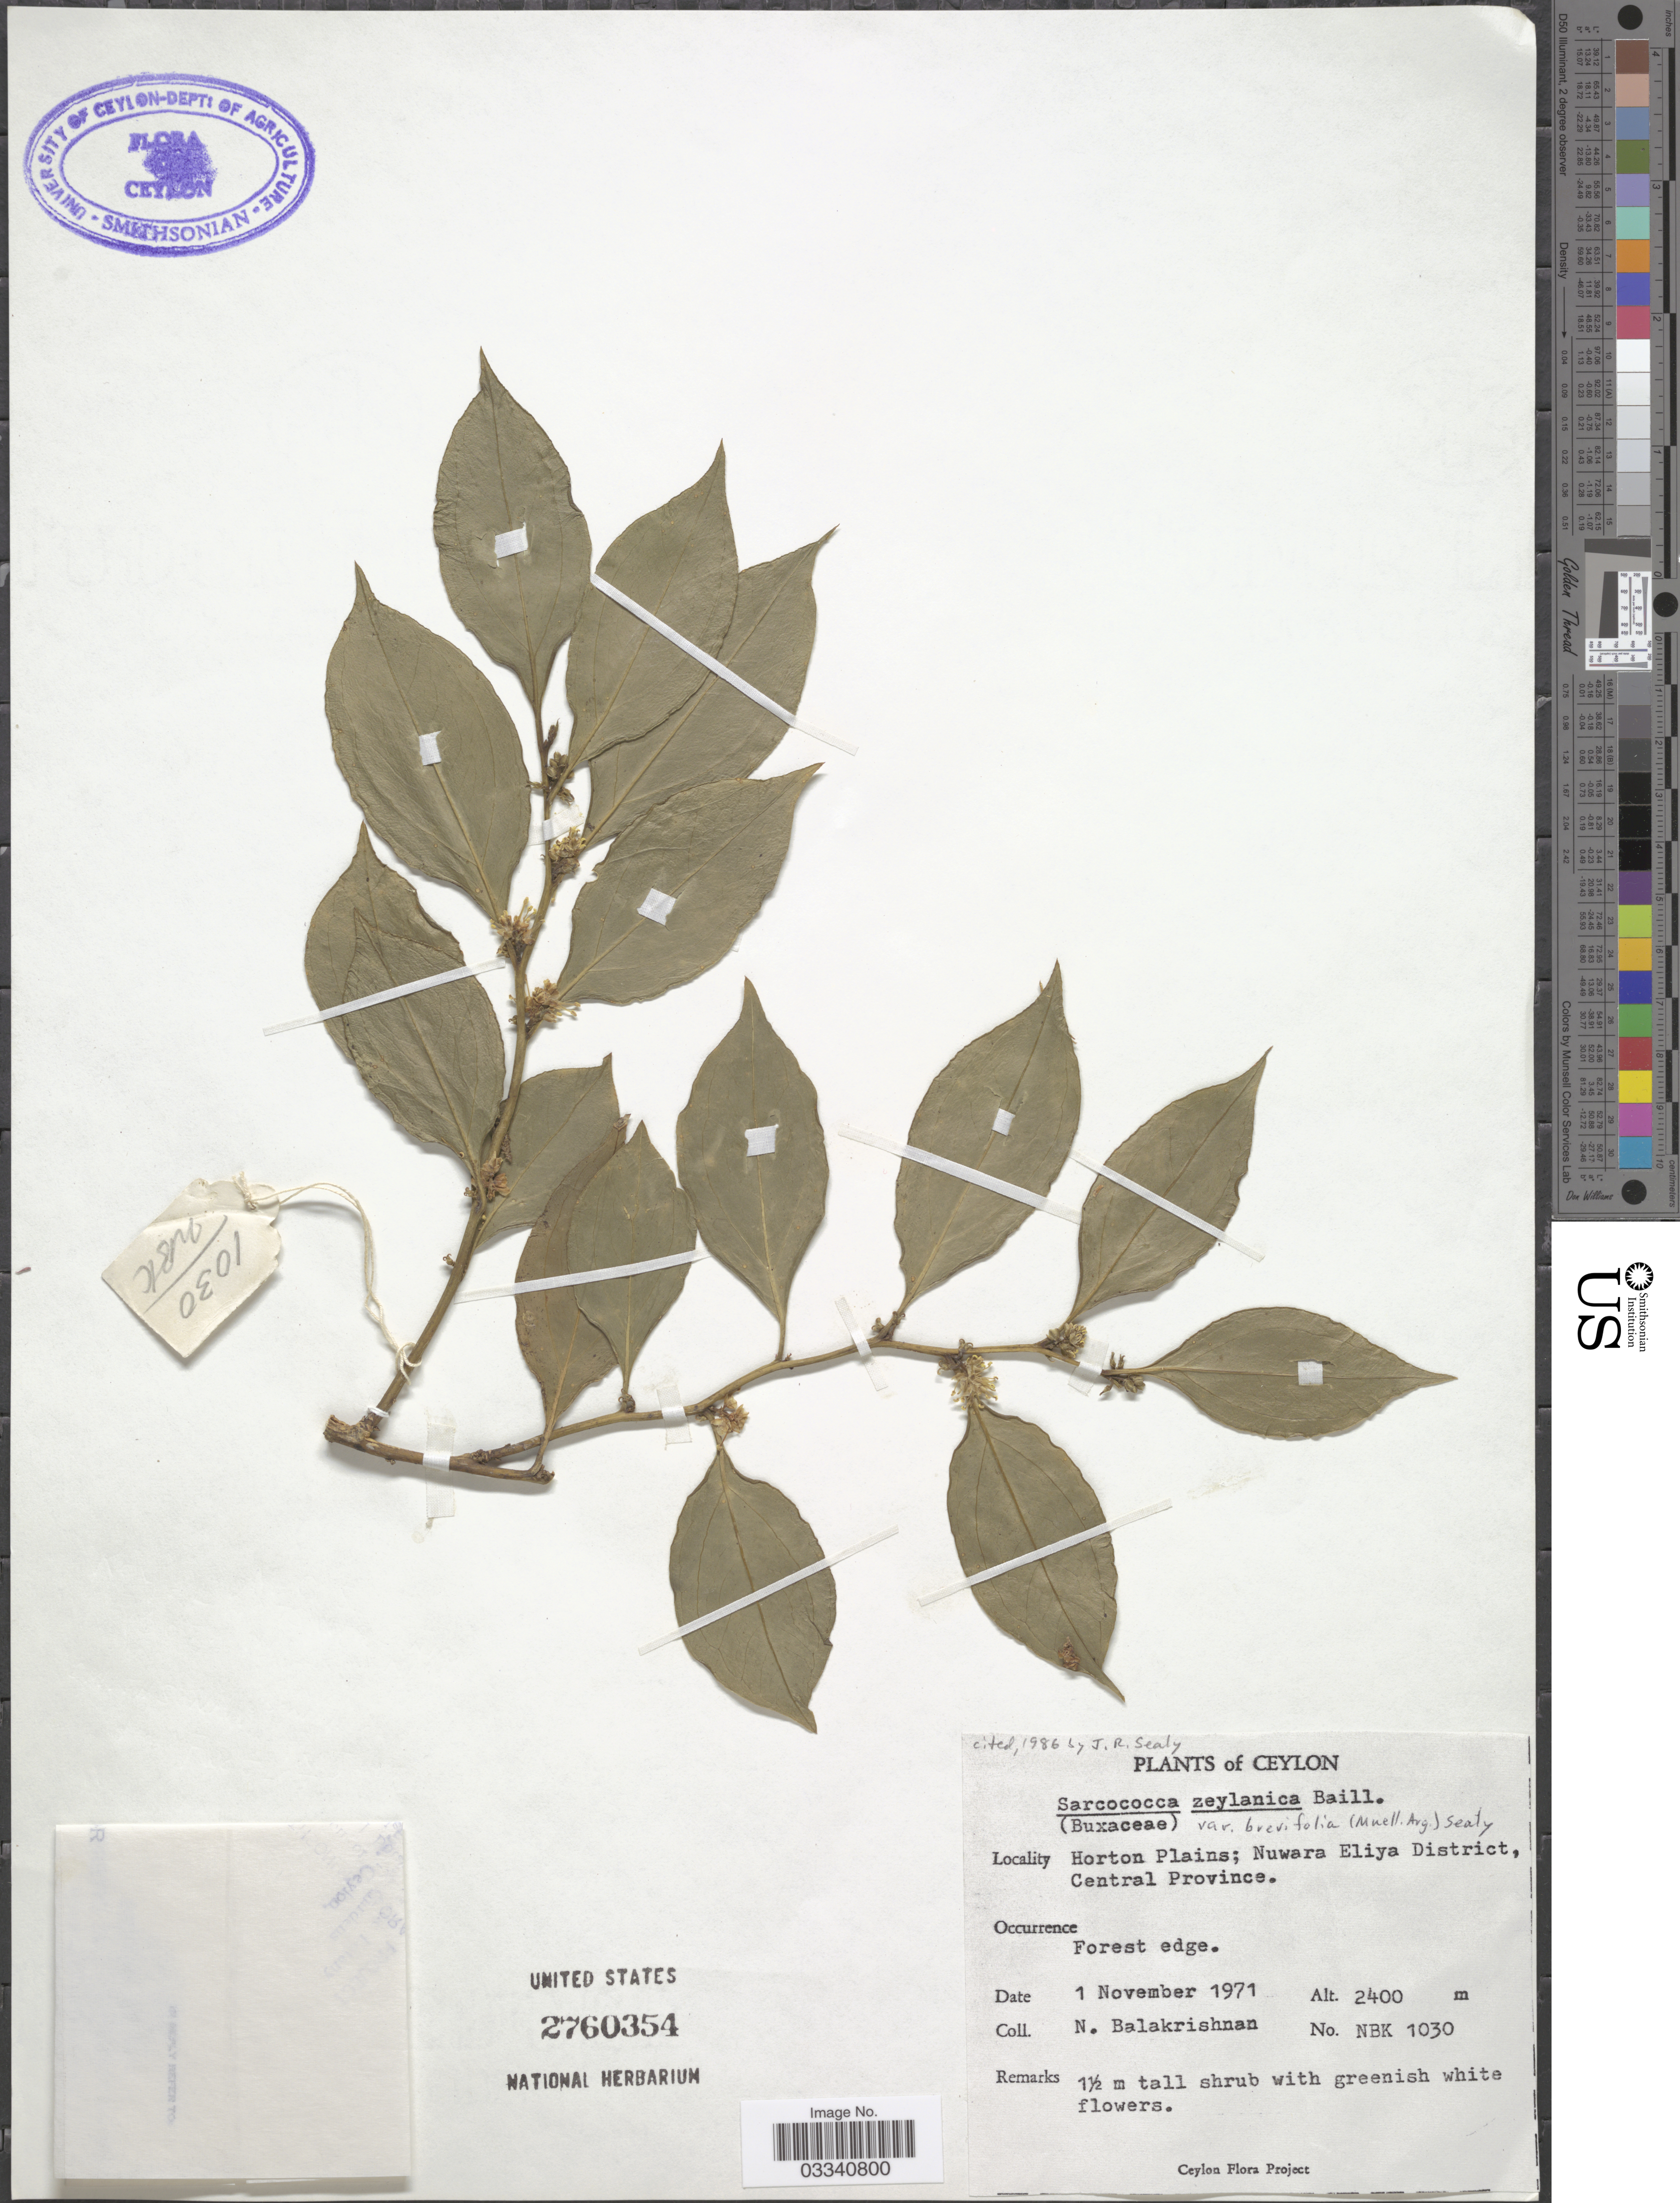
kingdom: Plantae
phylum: Tracheophyta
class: Magnoliopsida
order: Buxales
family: Buxaceae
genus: Sarcococca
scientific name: Sarcococca zeylanica var. brevifolia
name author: (Müll. Arg.) Sealy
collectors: N. Balakrishnan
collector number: NBK 1030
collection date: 1971-11-01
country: Sri Lanka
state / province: Central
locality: Ceylon. Horton Plains; Nuwara Eliya District.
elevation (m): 2400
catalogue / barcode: US 2760354